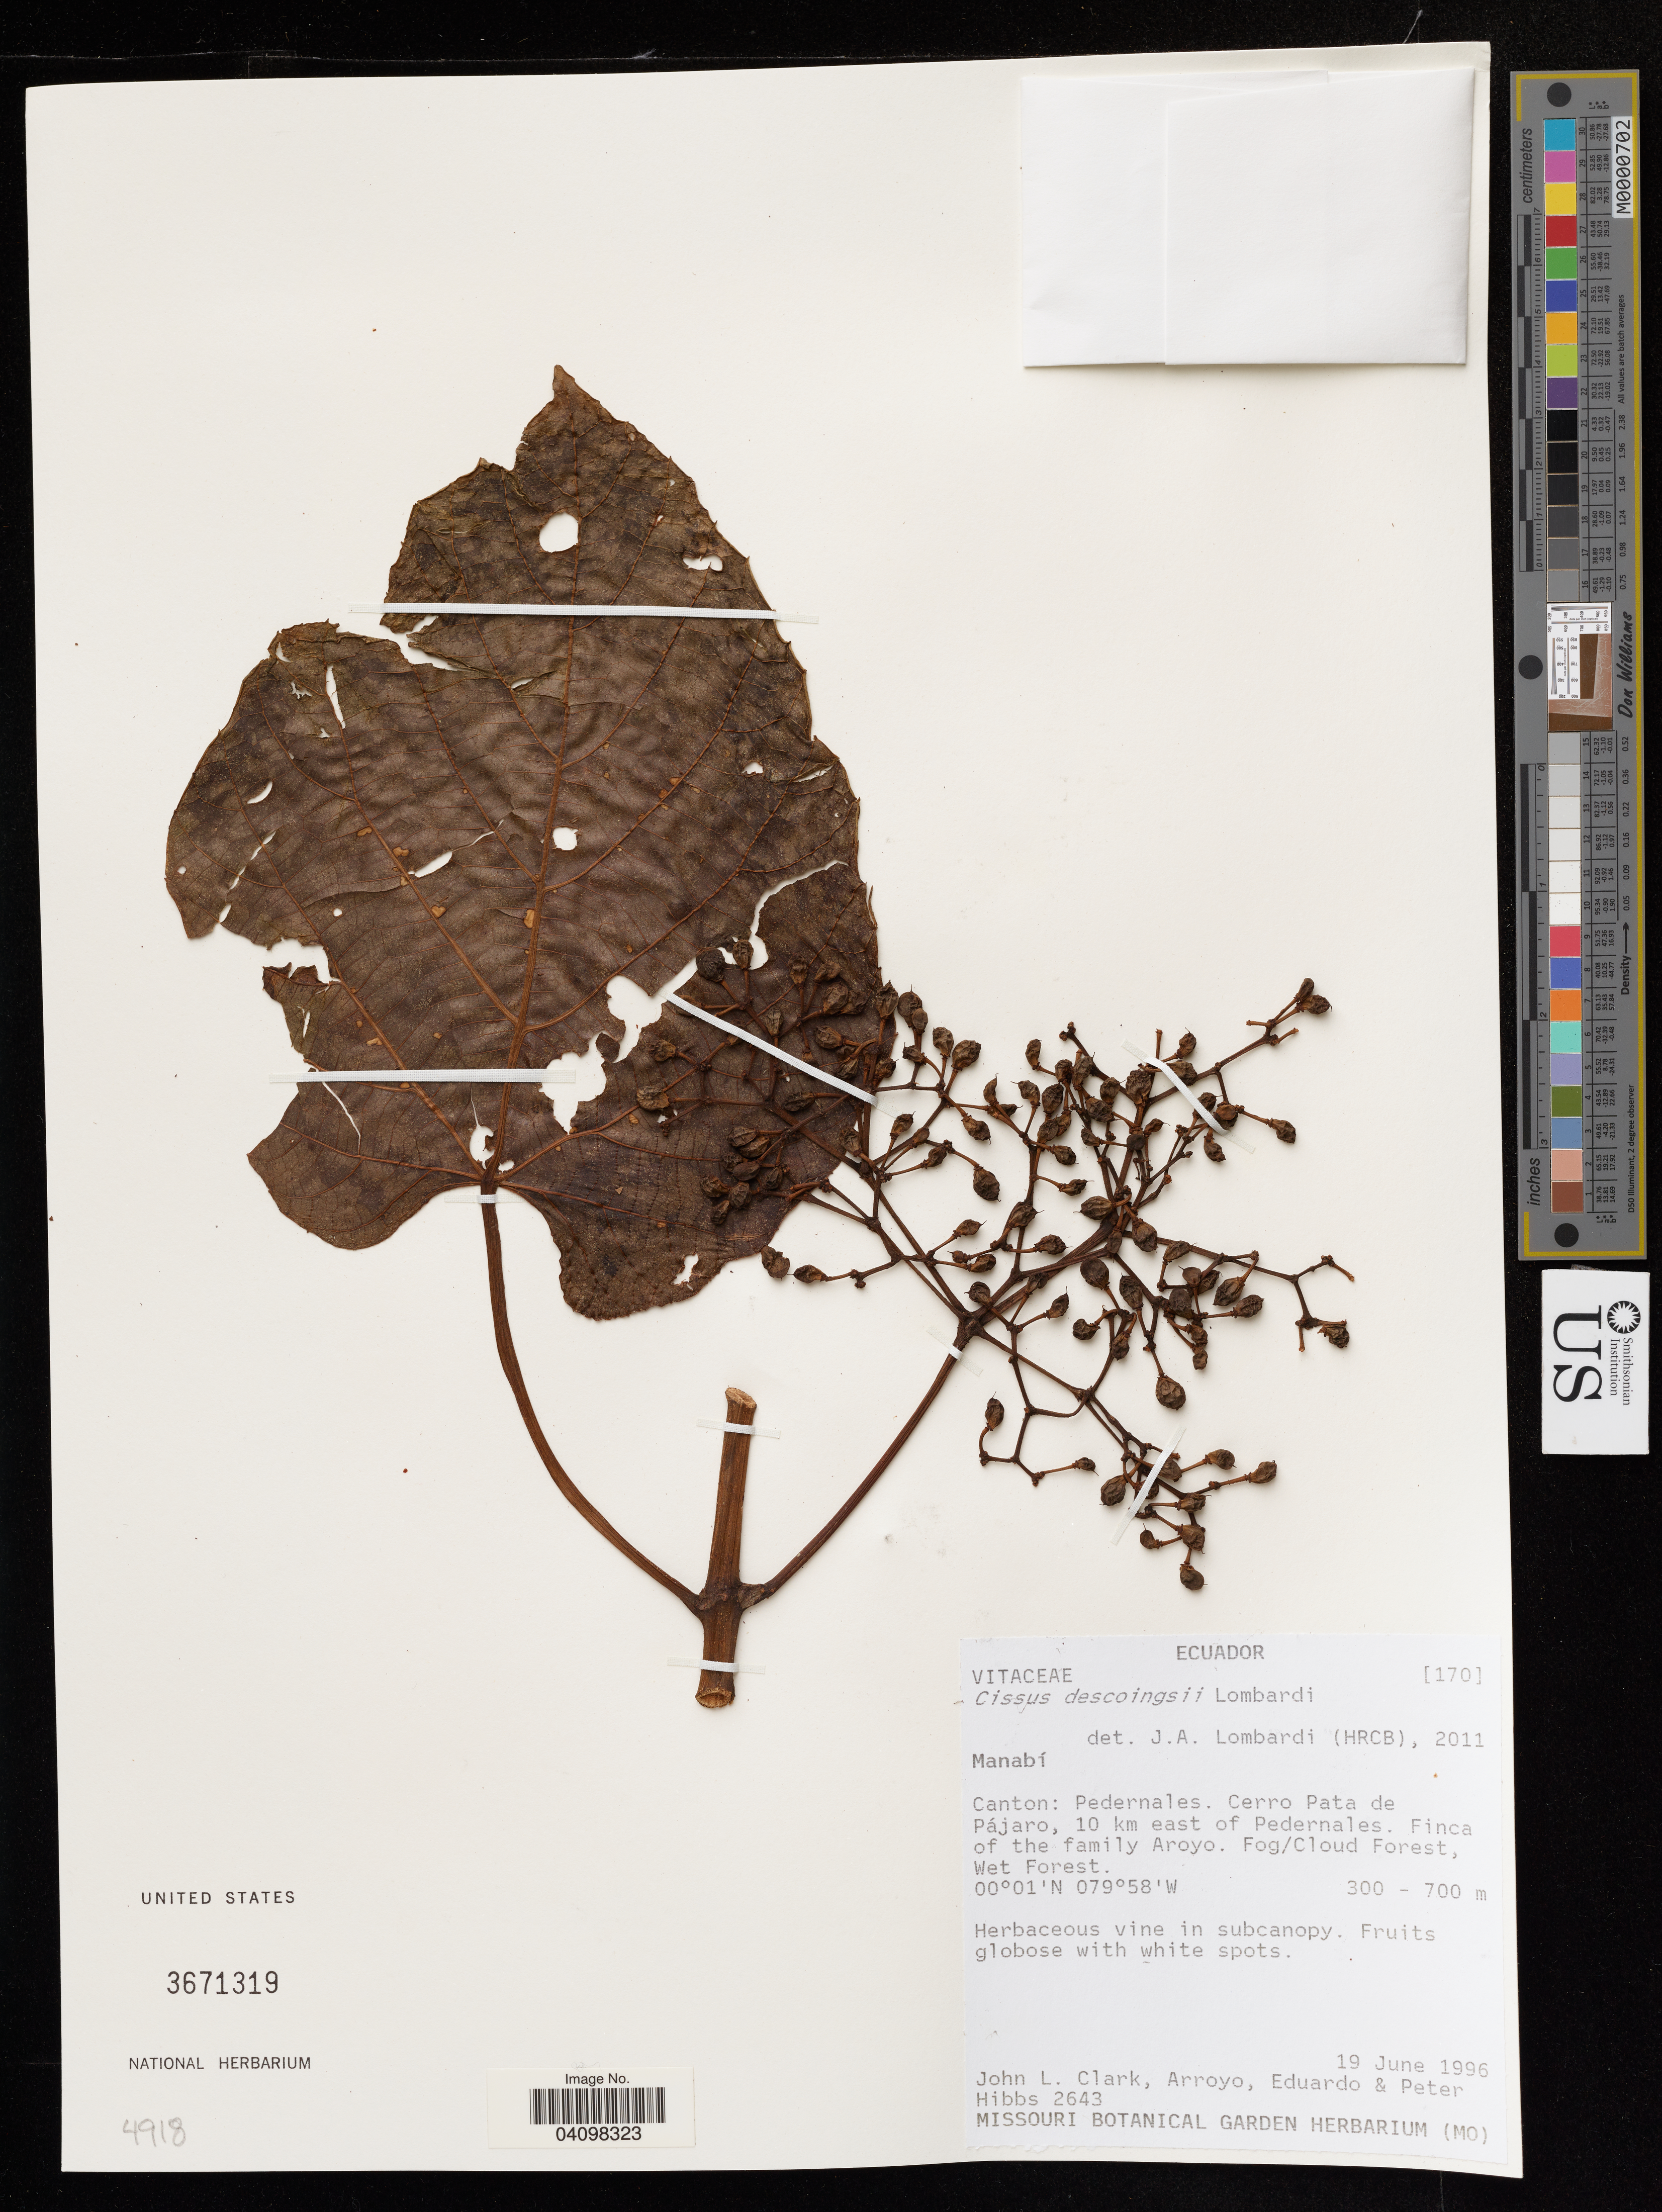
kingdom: Plantae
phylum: Tracheophyta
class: Magnoliopsida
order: Vitales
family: Vitaceae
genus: Cissus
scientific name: Cissus descoingsii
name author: Lombardi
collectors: J. L. Clark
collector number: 2643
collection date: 1996-06-19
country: Ecuador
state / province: Manabí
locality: Canton: Pedernales. Cerro Pata de Pájaro, 10 km east of Pedernales.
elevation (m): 300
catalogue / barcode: US 3671319